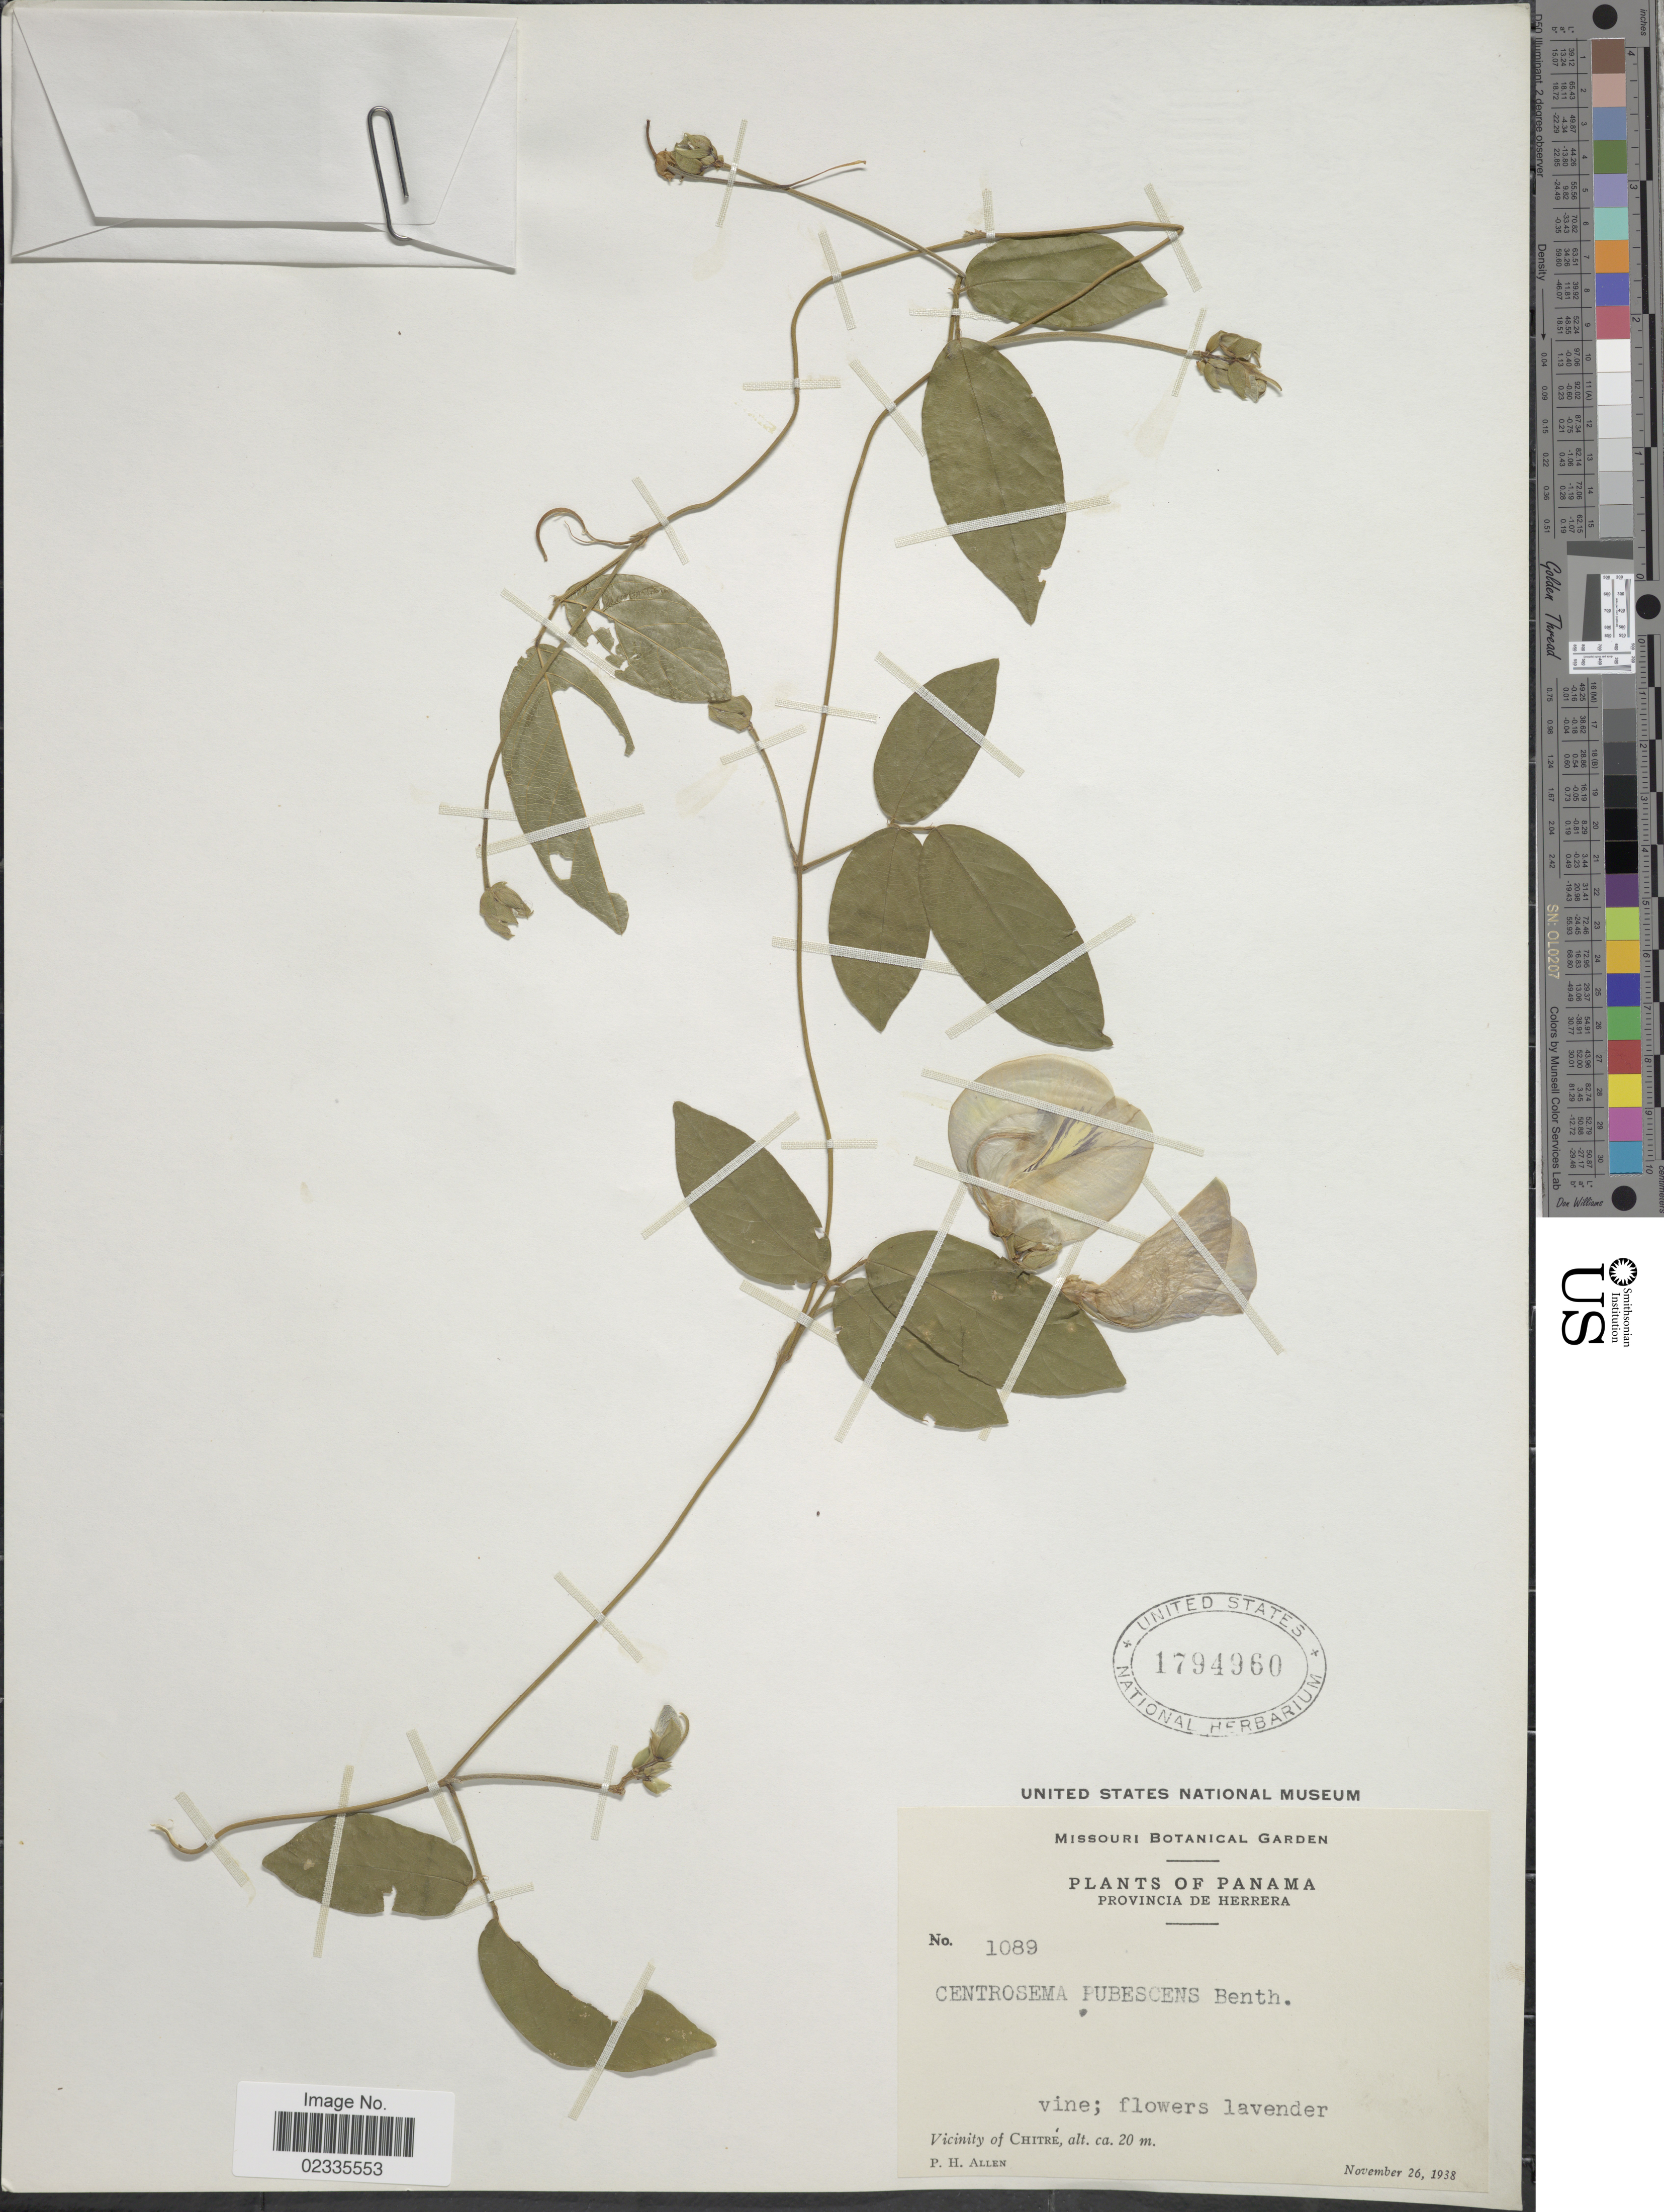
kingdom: Plantae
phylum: Tracheophyta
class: Magnoliopsida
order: Fabales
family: Fabaceae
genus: Centrosema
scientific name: Centrosema pubescens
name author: Benth.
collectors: P. H. Allen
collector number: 1089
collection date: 1938-11-26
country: Panama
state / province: Herrera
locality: Vicinity of Chitre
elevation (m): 20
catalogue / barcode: US 1794960